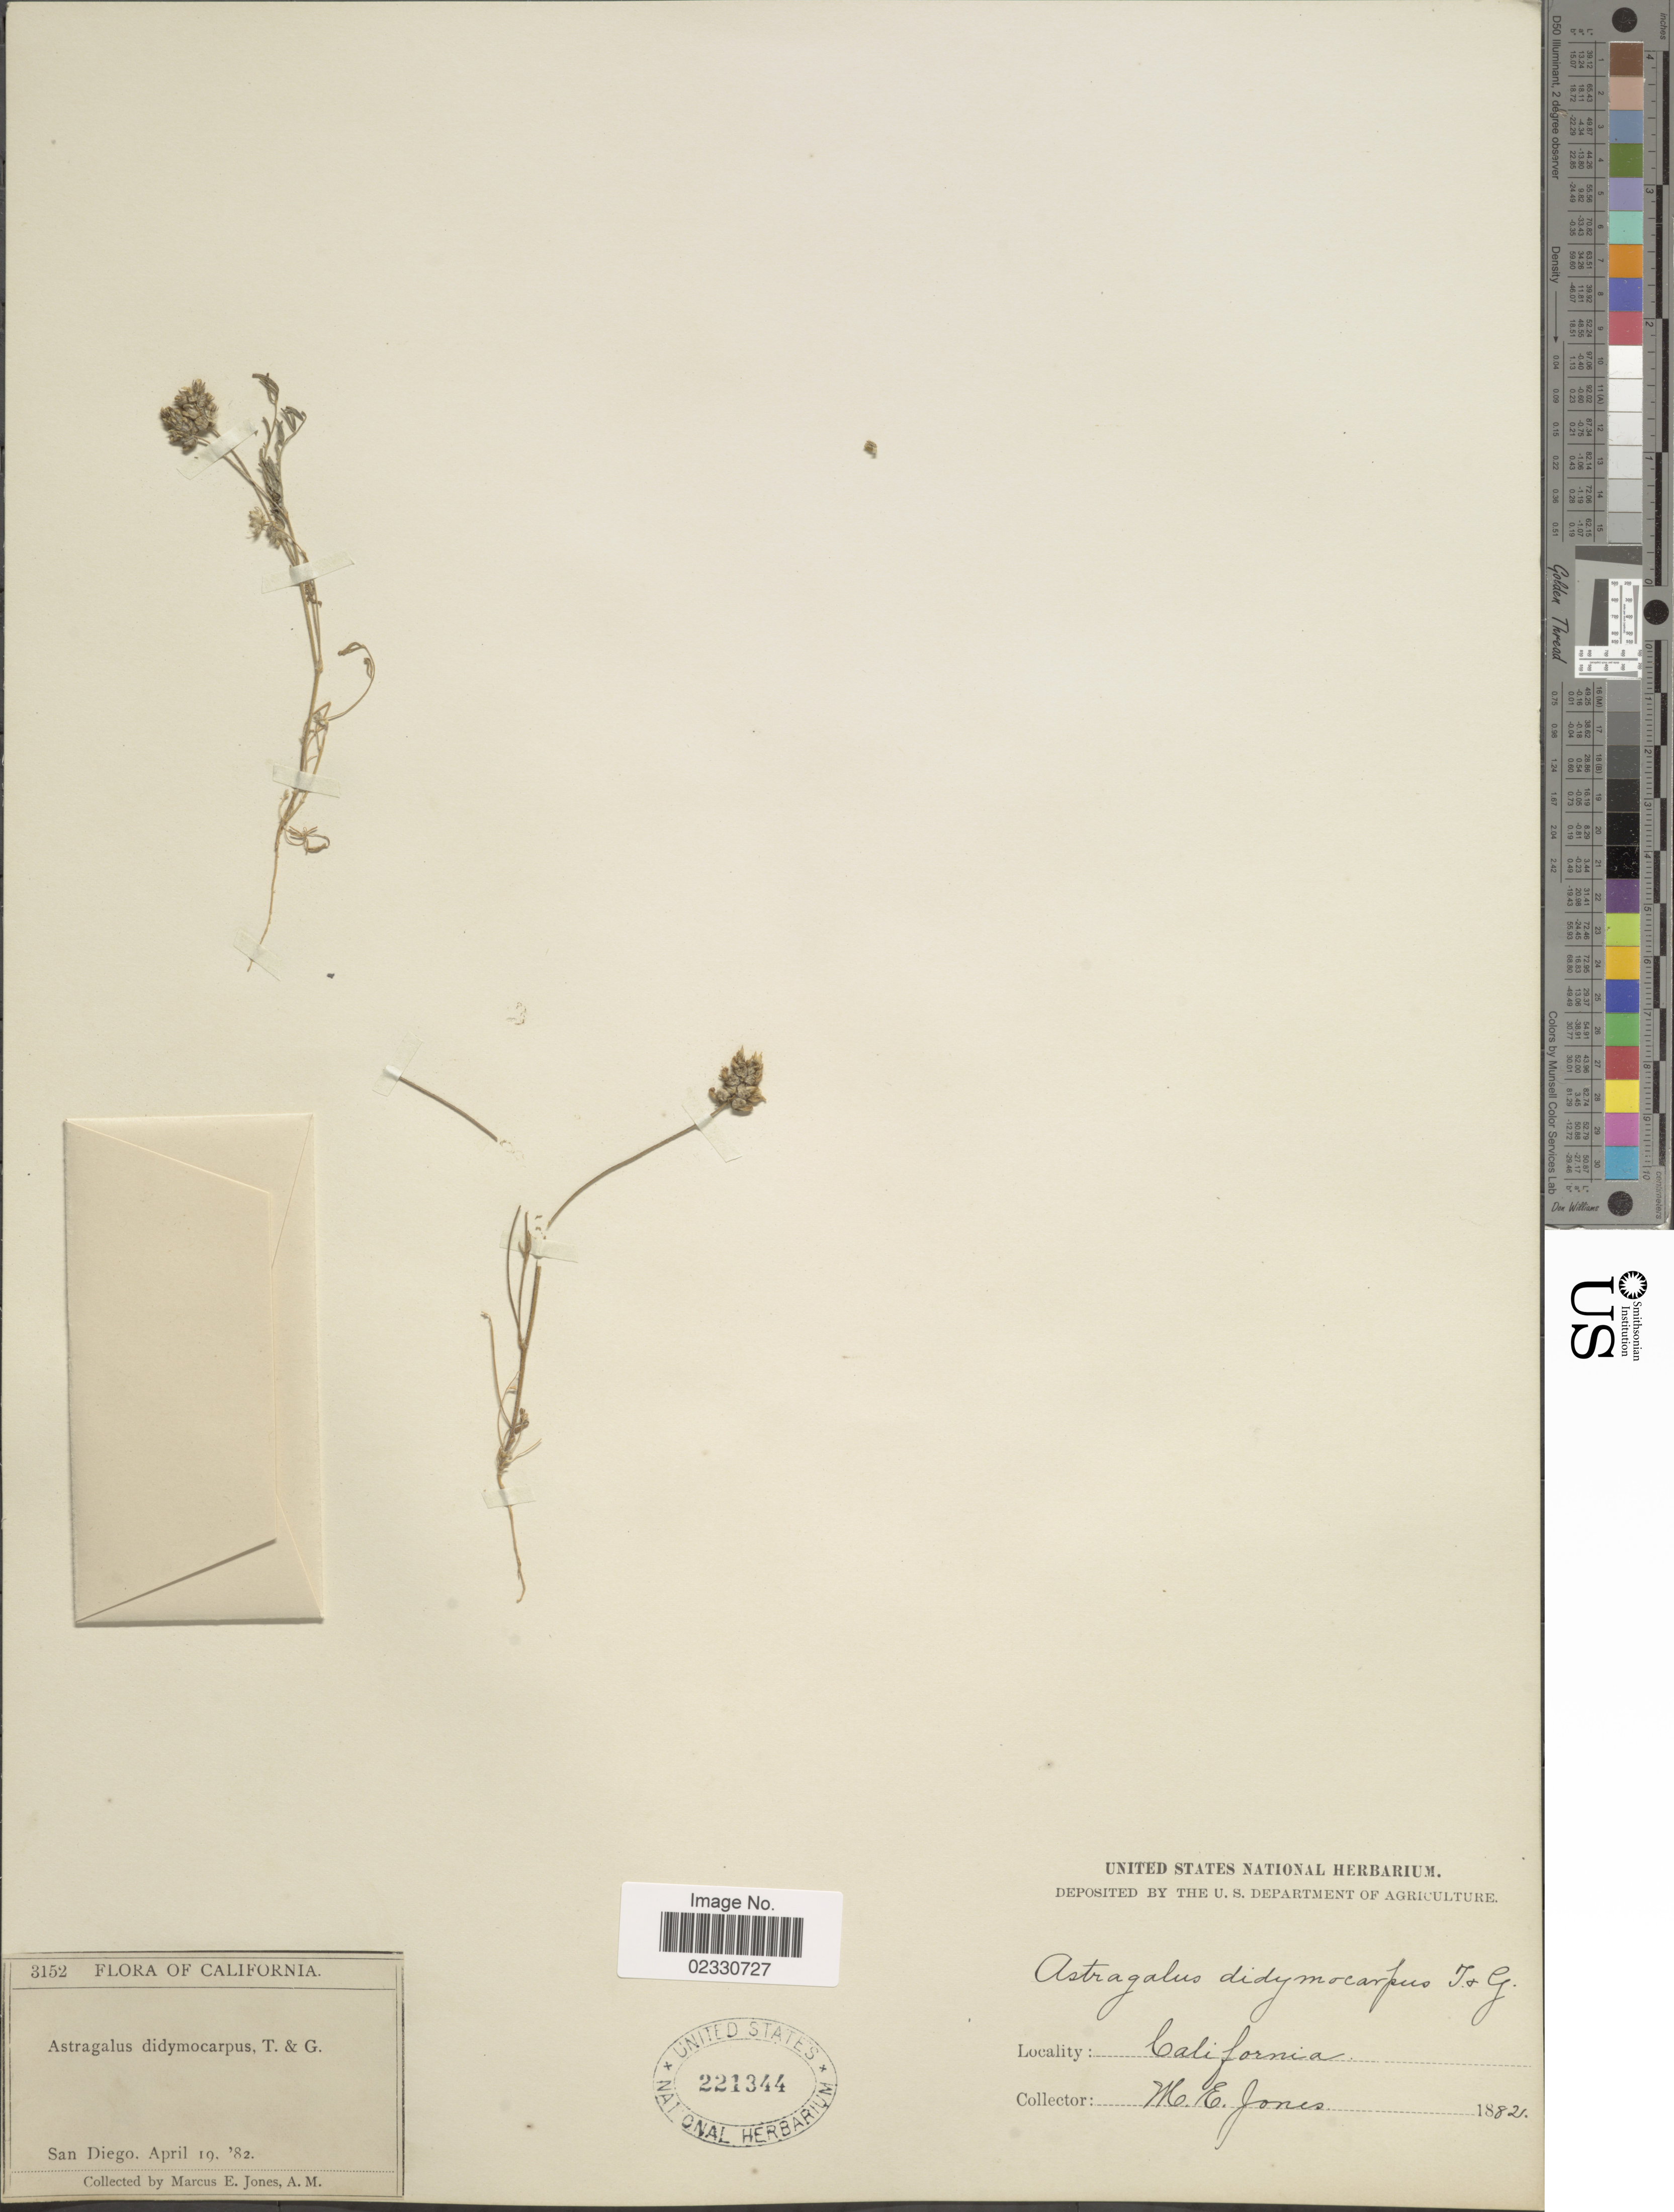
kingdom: Plantae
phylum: Tracheophyta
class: Magnoliopsida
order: Fabales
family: Fabaceae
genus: Astragalus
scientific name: Astragalus didymocarpus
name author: Hook. & Arn.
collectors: M. E. Jones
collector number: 3152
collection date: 1882-04-19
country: United States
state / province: California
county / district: San Diego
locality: San Diego.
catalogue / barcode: US 221344